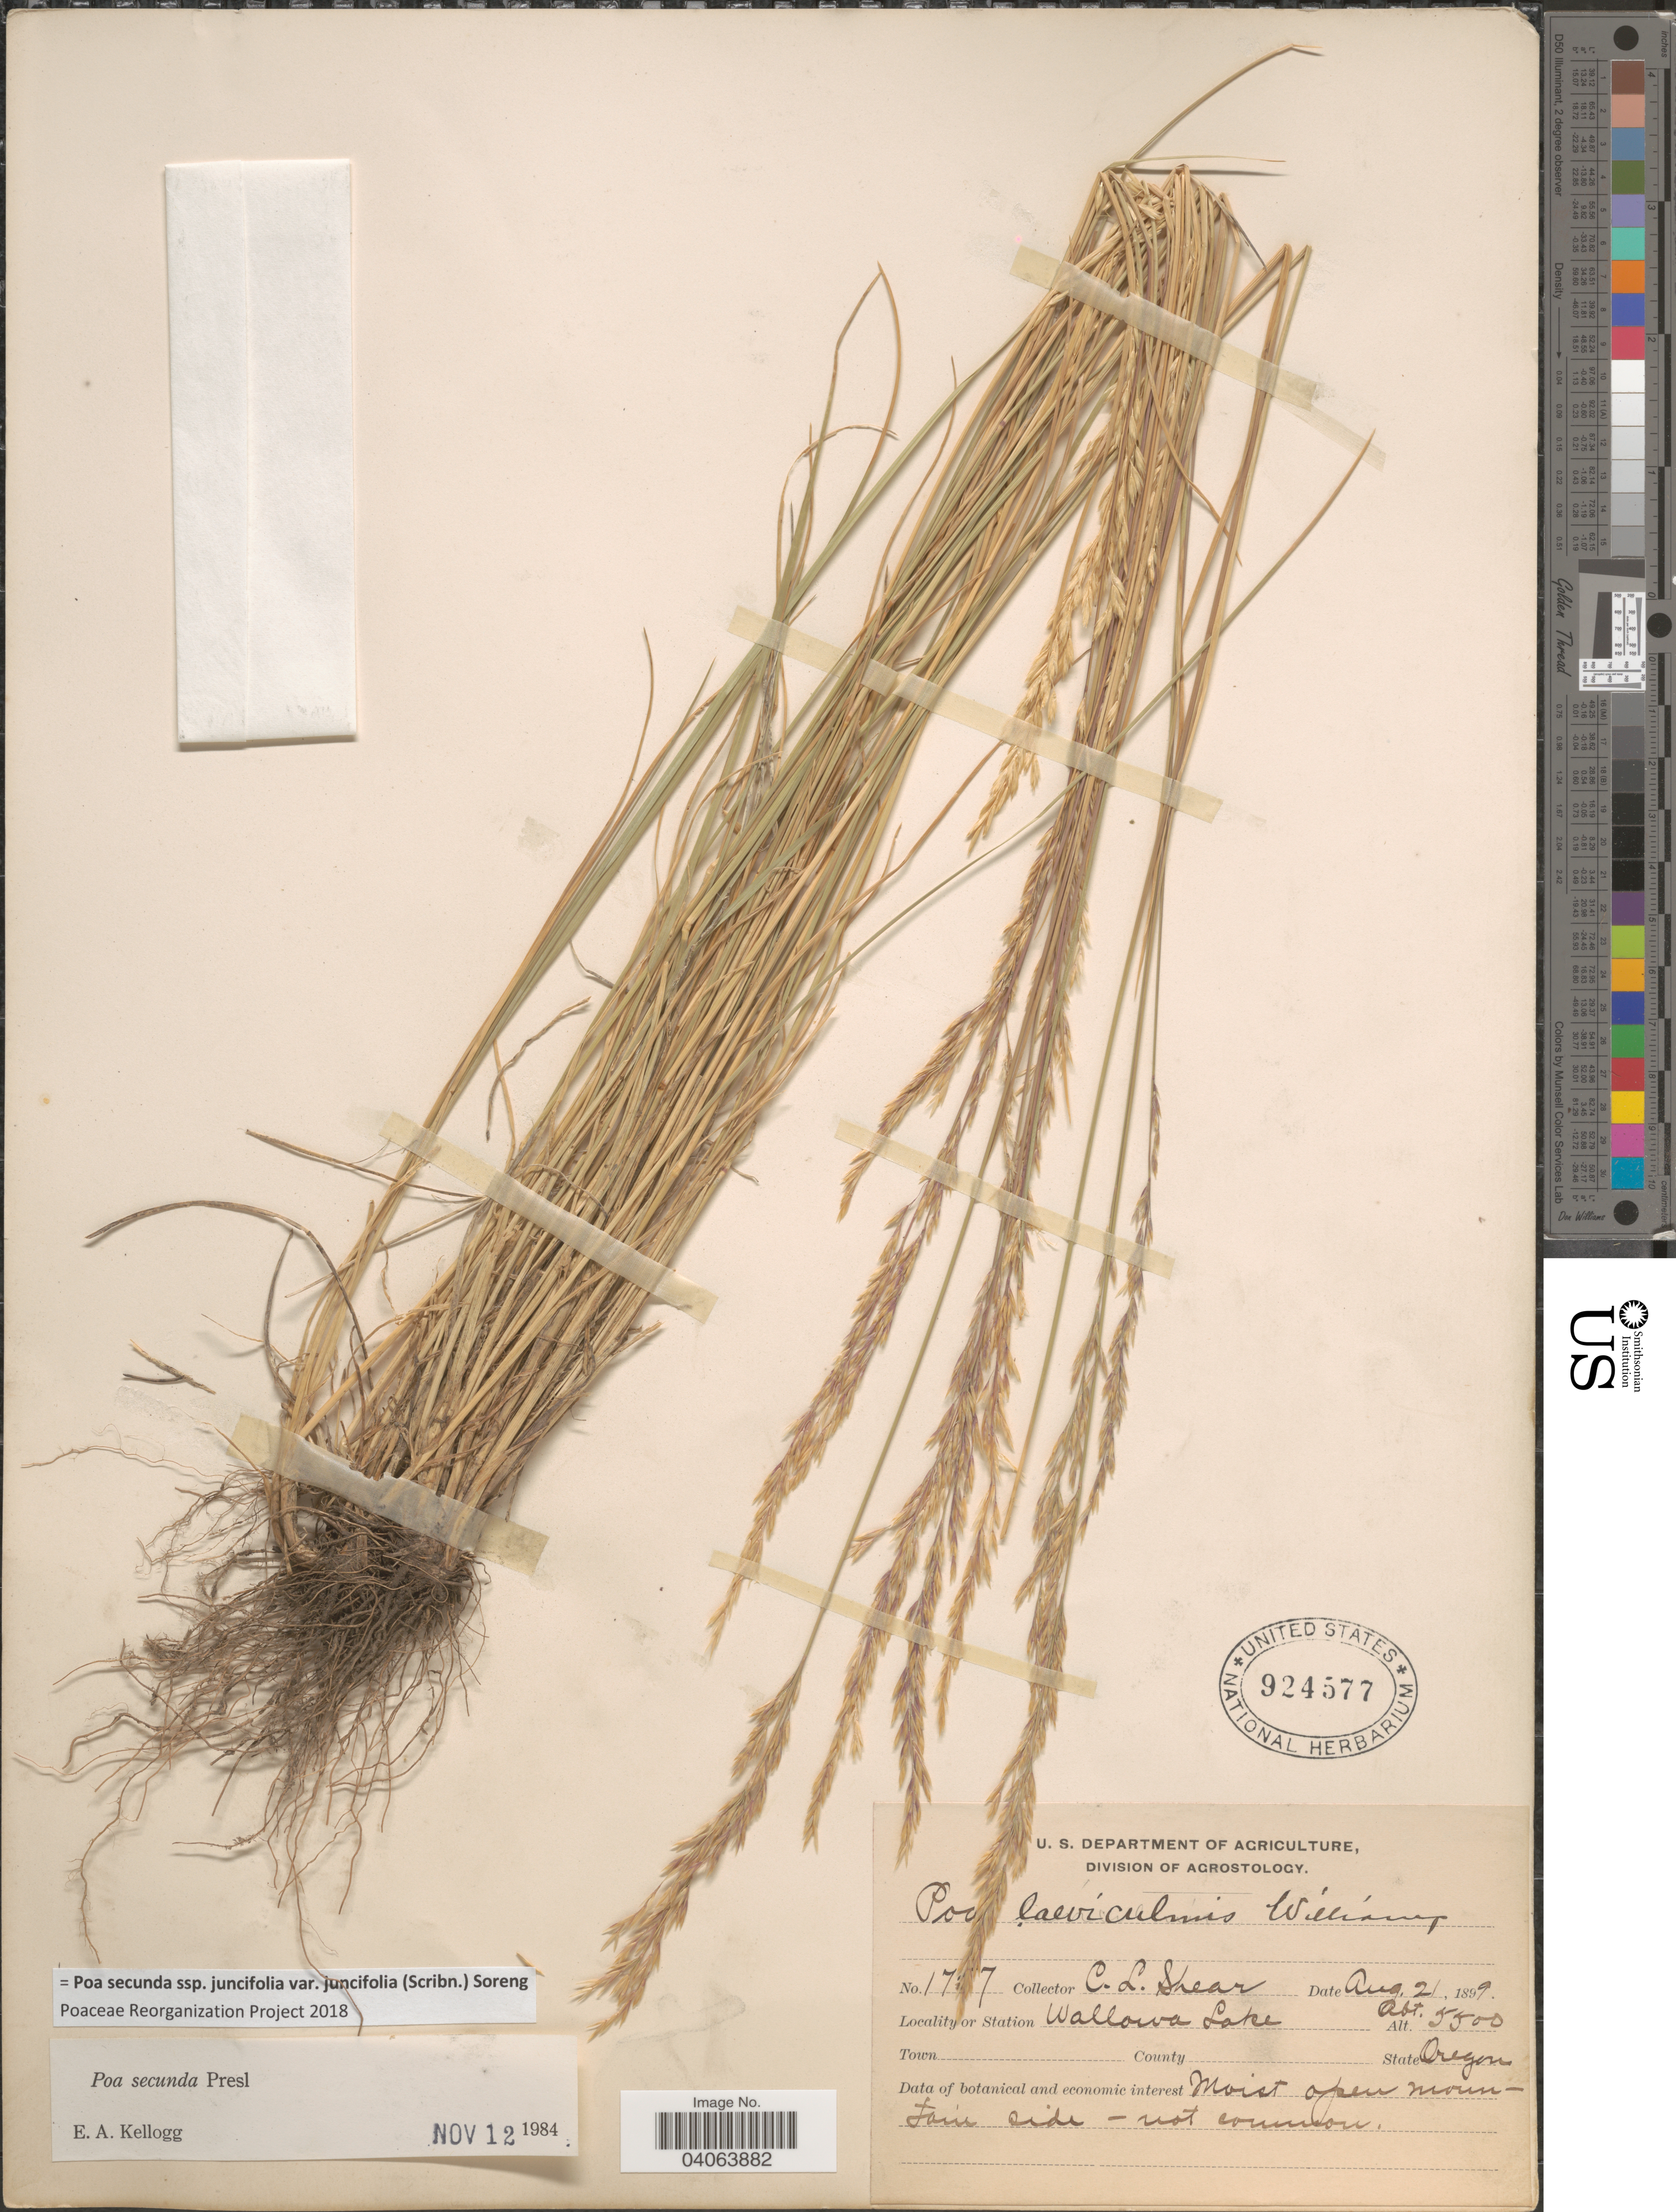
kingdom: Plantae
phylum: Tracheophyta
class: Liliopsida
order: Poales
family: Poaceae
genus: Poa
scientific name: Poa secunda subsp. juncifolia var. juncifolia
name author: (Scribn.) Soreng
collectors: C. L. Shear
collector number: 17!7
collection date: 1899-08-21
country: United States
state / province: Oregon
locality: Station Wallowa Lake. Moist open mountain side.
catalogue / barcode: US 924577